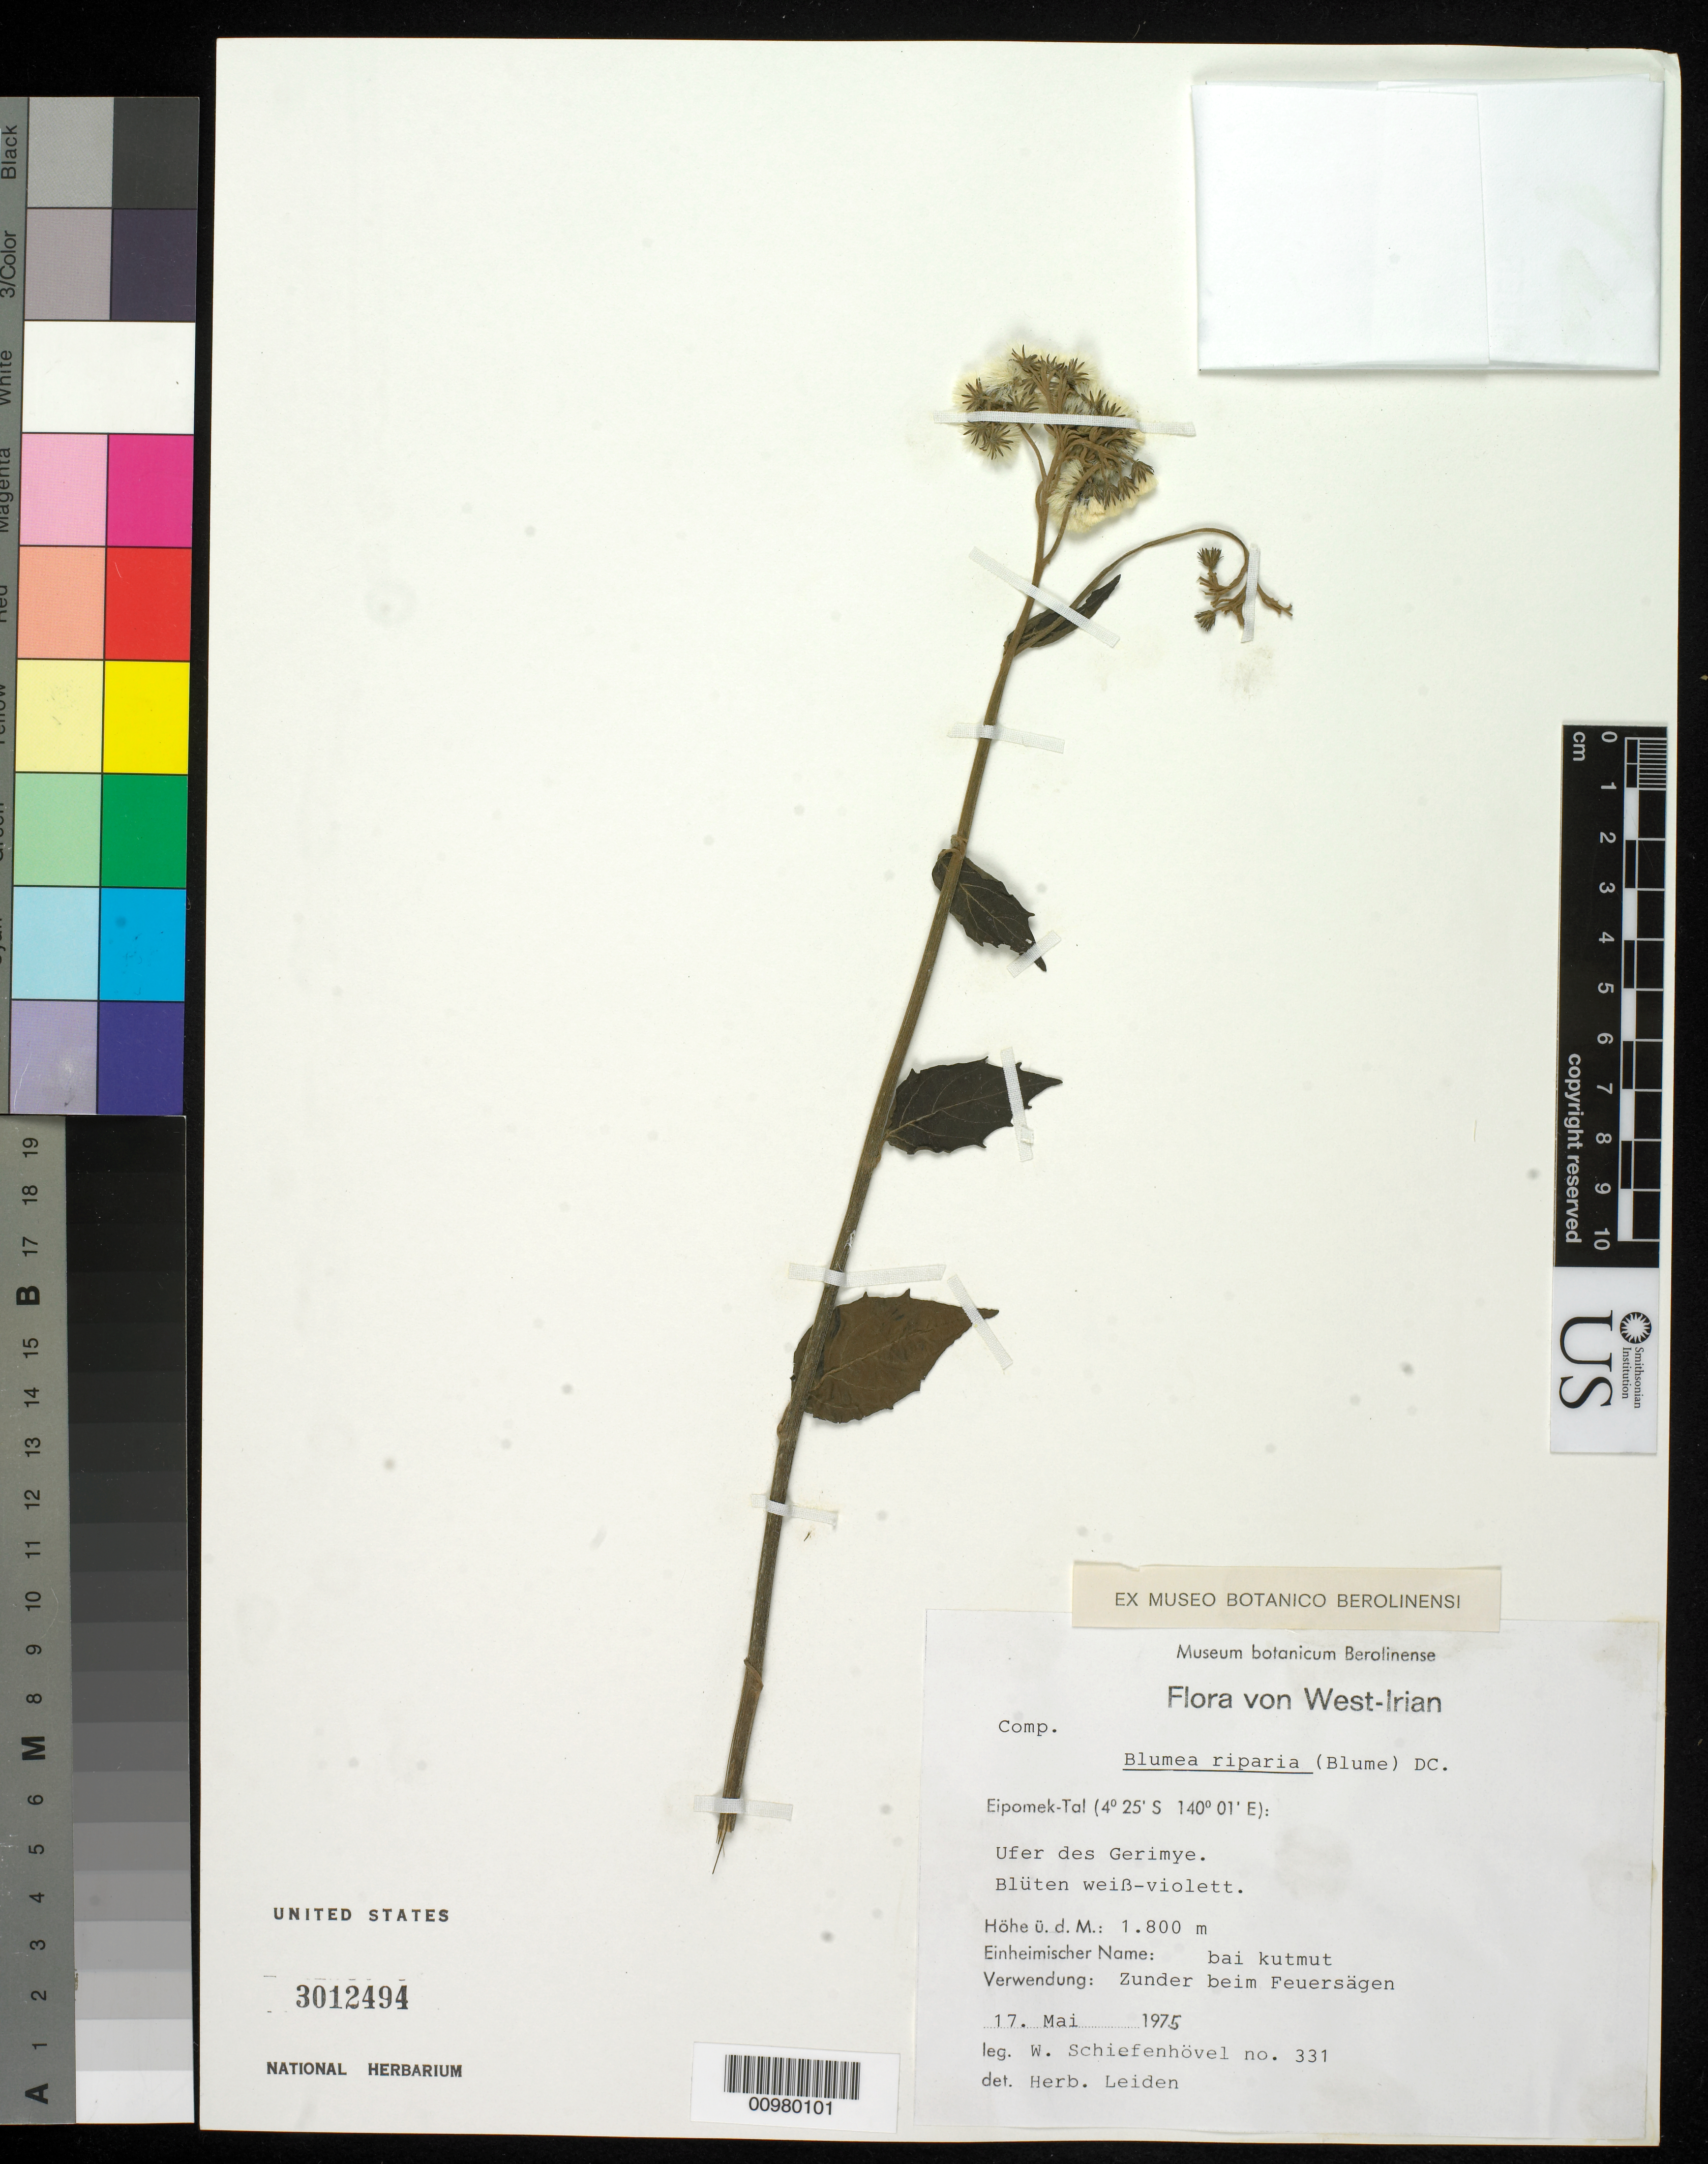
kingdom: Plantae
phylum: Tracheophyta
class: Magnoliopsida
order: Asterales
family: Asteraceae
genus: Blumea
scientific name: Blumea riparia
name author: (Blume) DC.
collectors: W. Schiefenhövel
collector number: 331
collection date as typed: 17 May 1975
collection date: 1975-05-17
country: Indonesia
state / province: Papua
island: New Guinea I.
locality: Eipomek-Tal.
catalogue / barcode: US 3012494